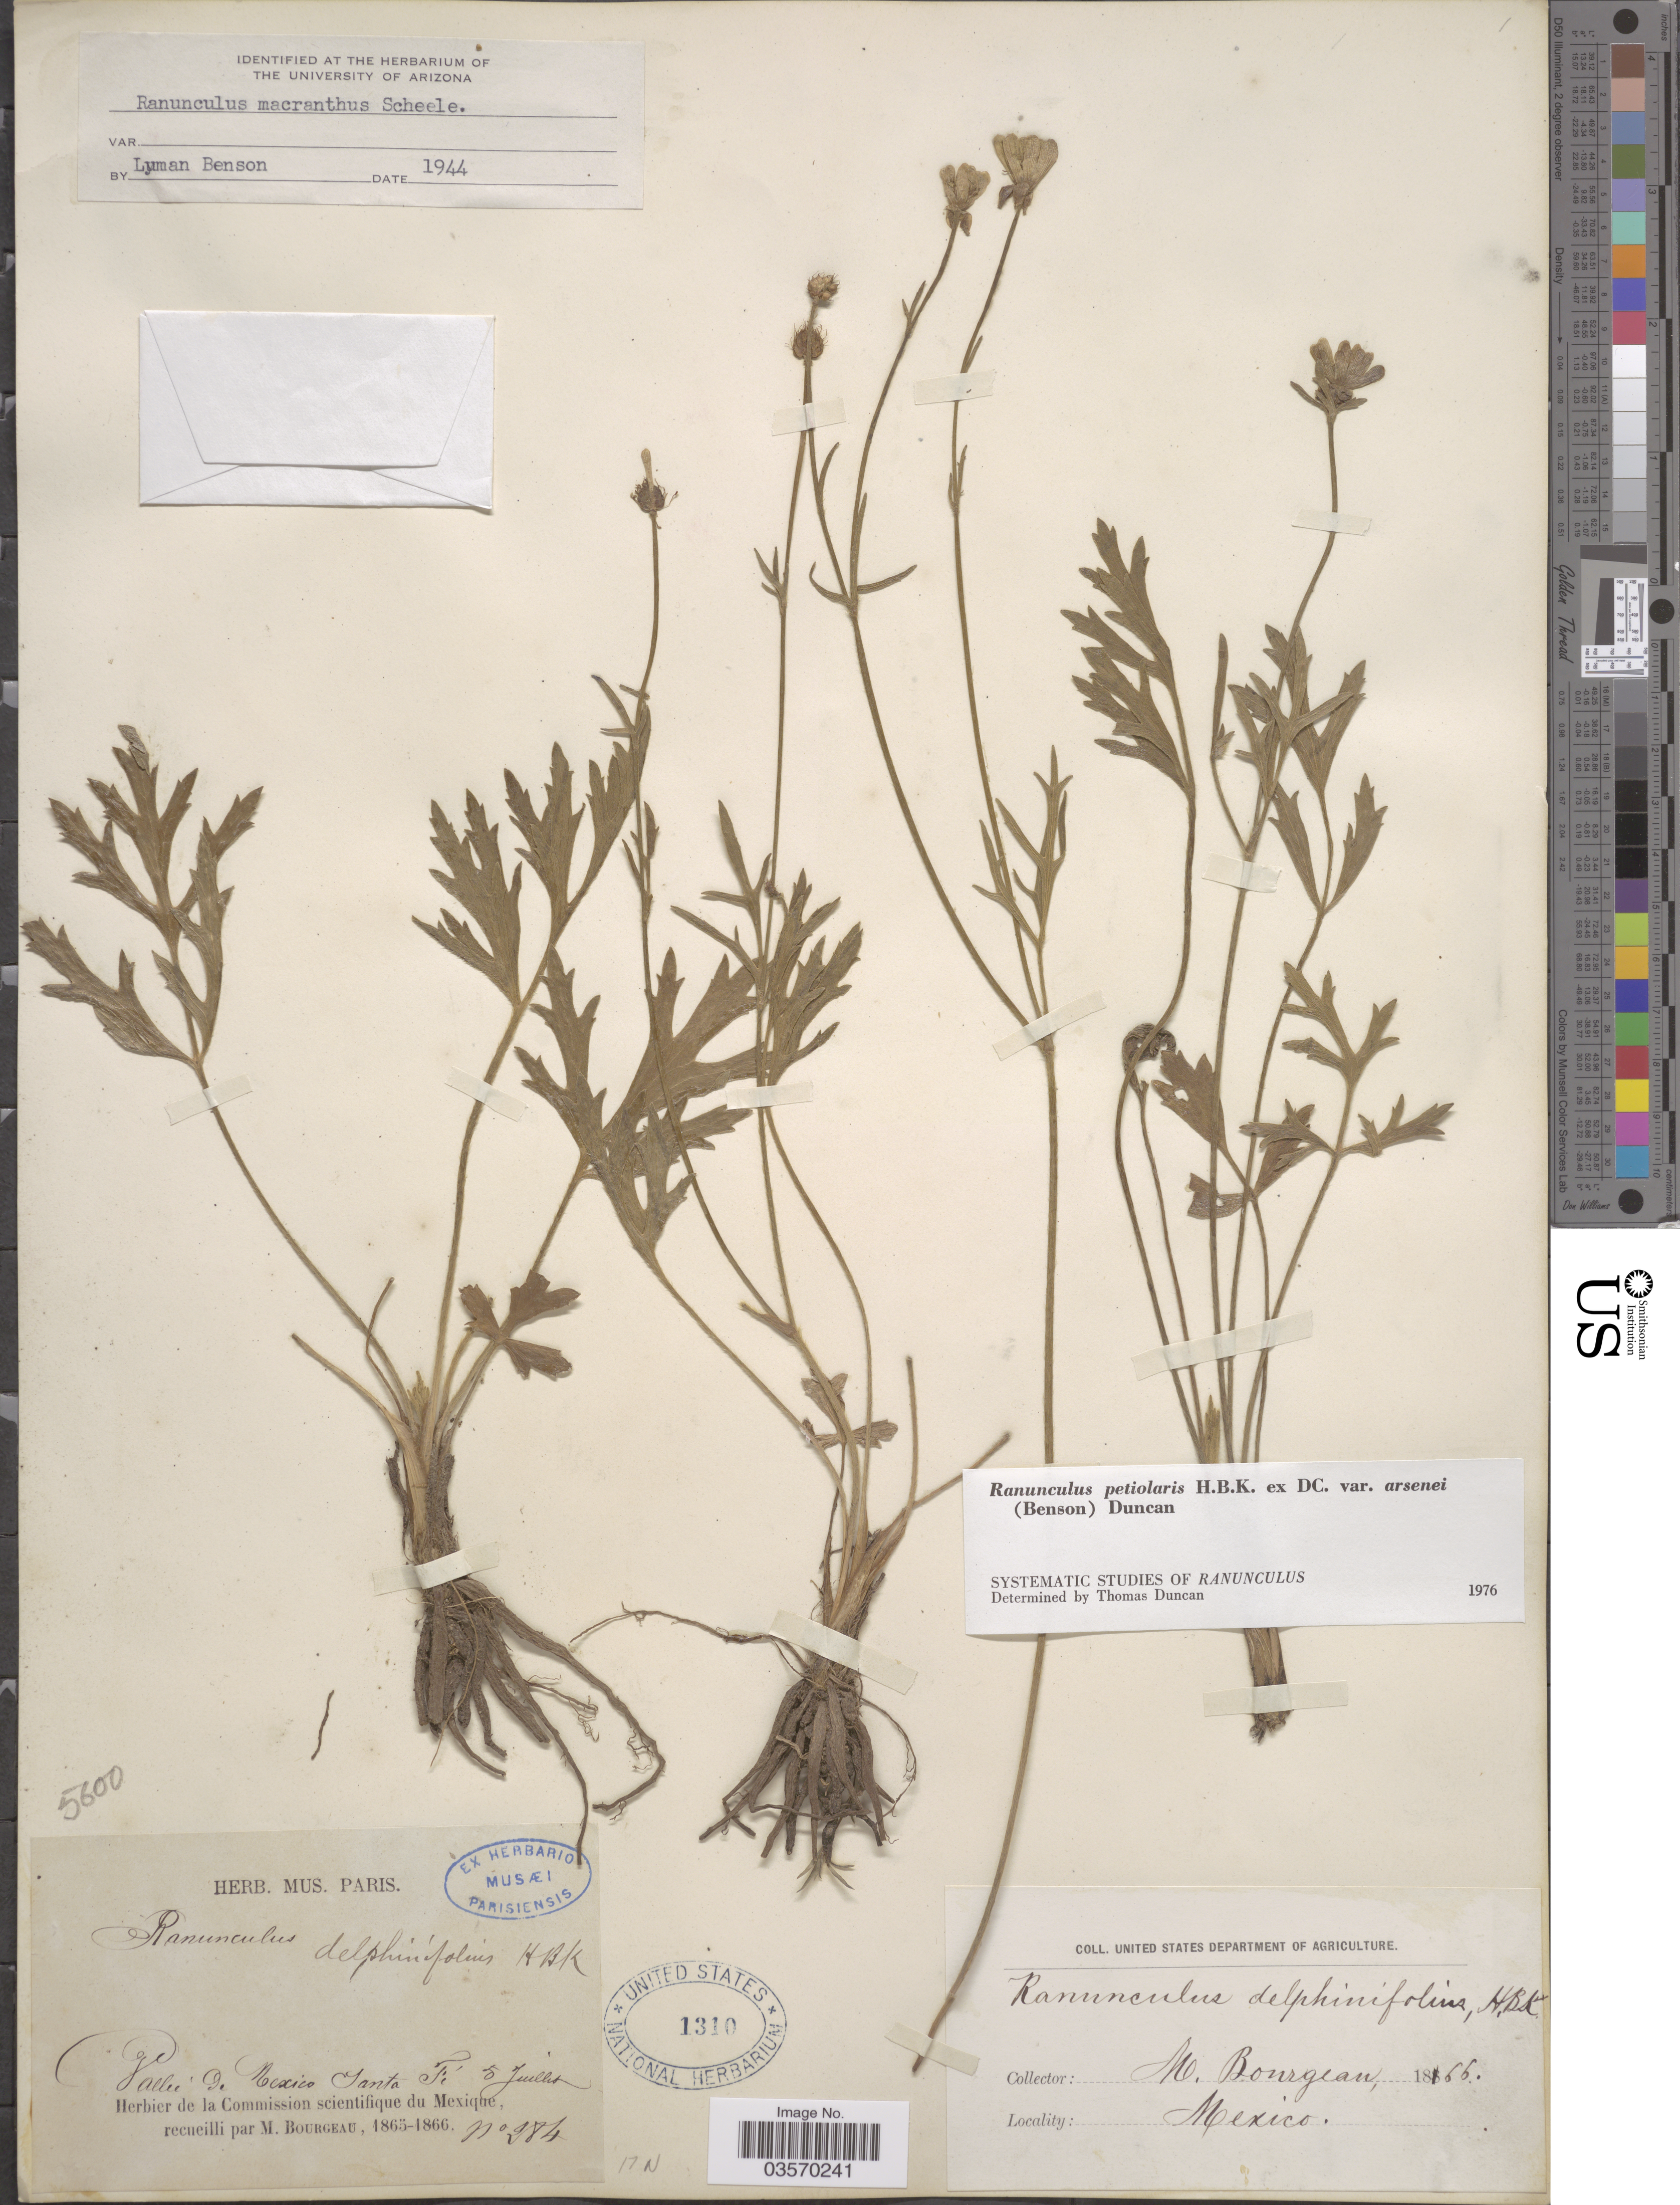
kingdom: Plantae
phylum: Tracheophyta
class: Magnoliopsida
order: Ranunculales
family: Ranunculaceae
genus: Ranunculus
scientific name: Ranunculus petiolaris var. arsenei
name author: (L.D. Benson) Duncan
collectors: M. Bourgeau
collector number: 284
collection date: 1866-07-05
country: Mexico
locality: Vallée de Mexico, Santa Fé.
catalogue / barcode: US 1310